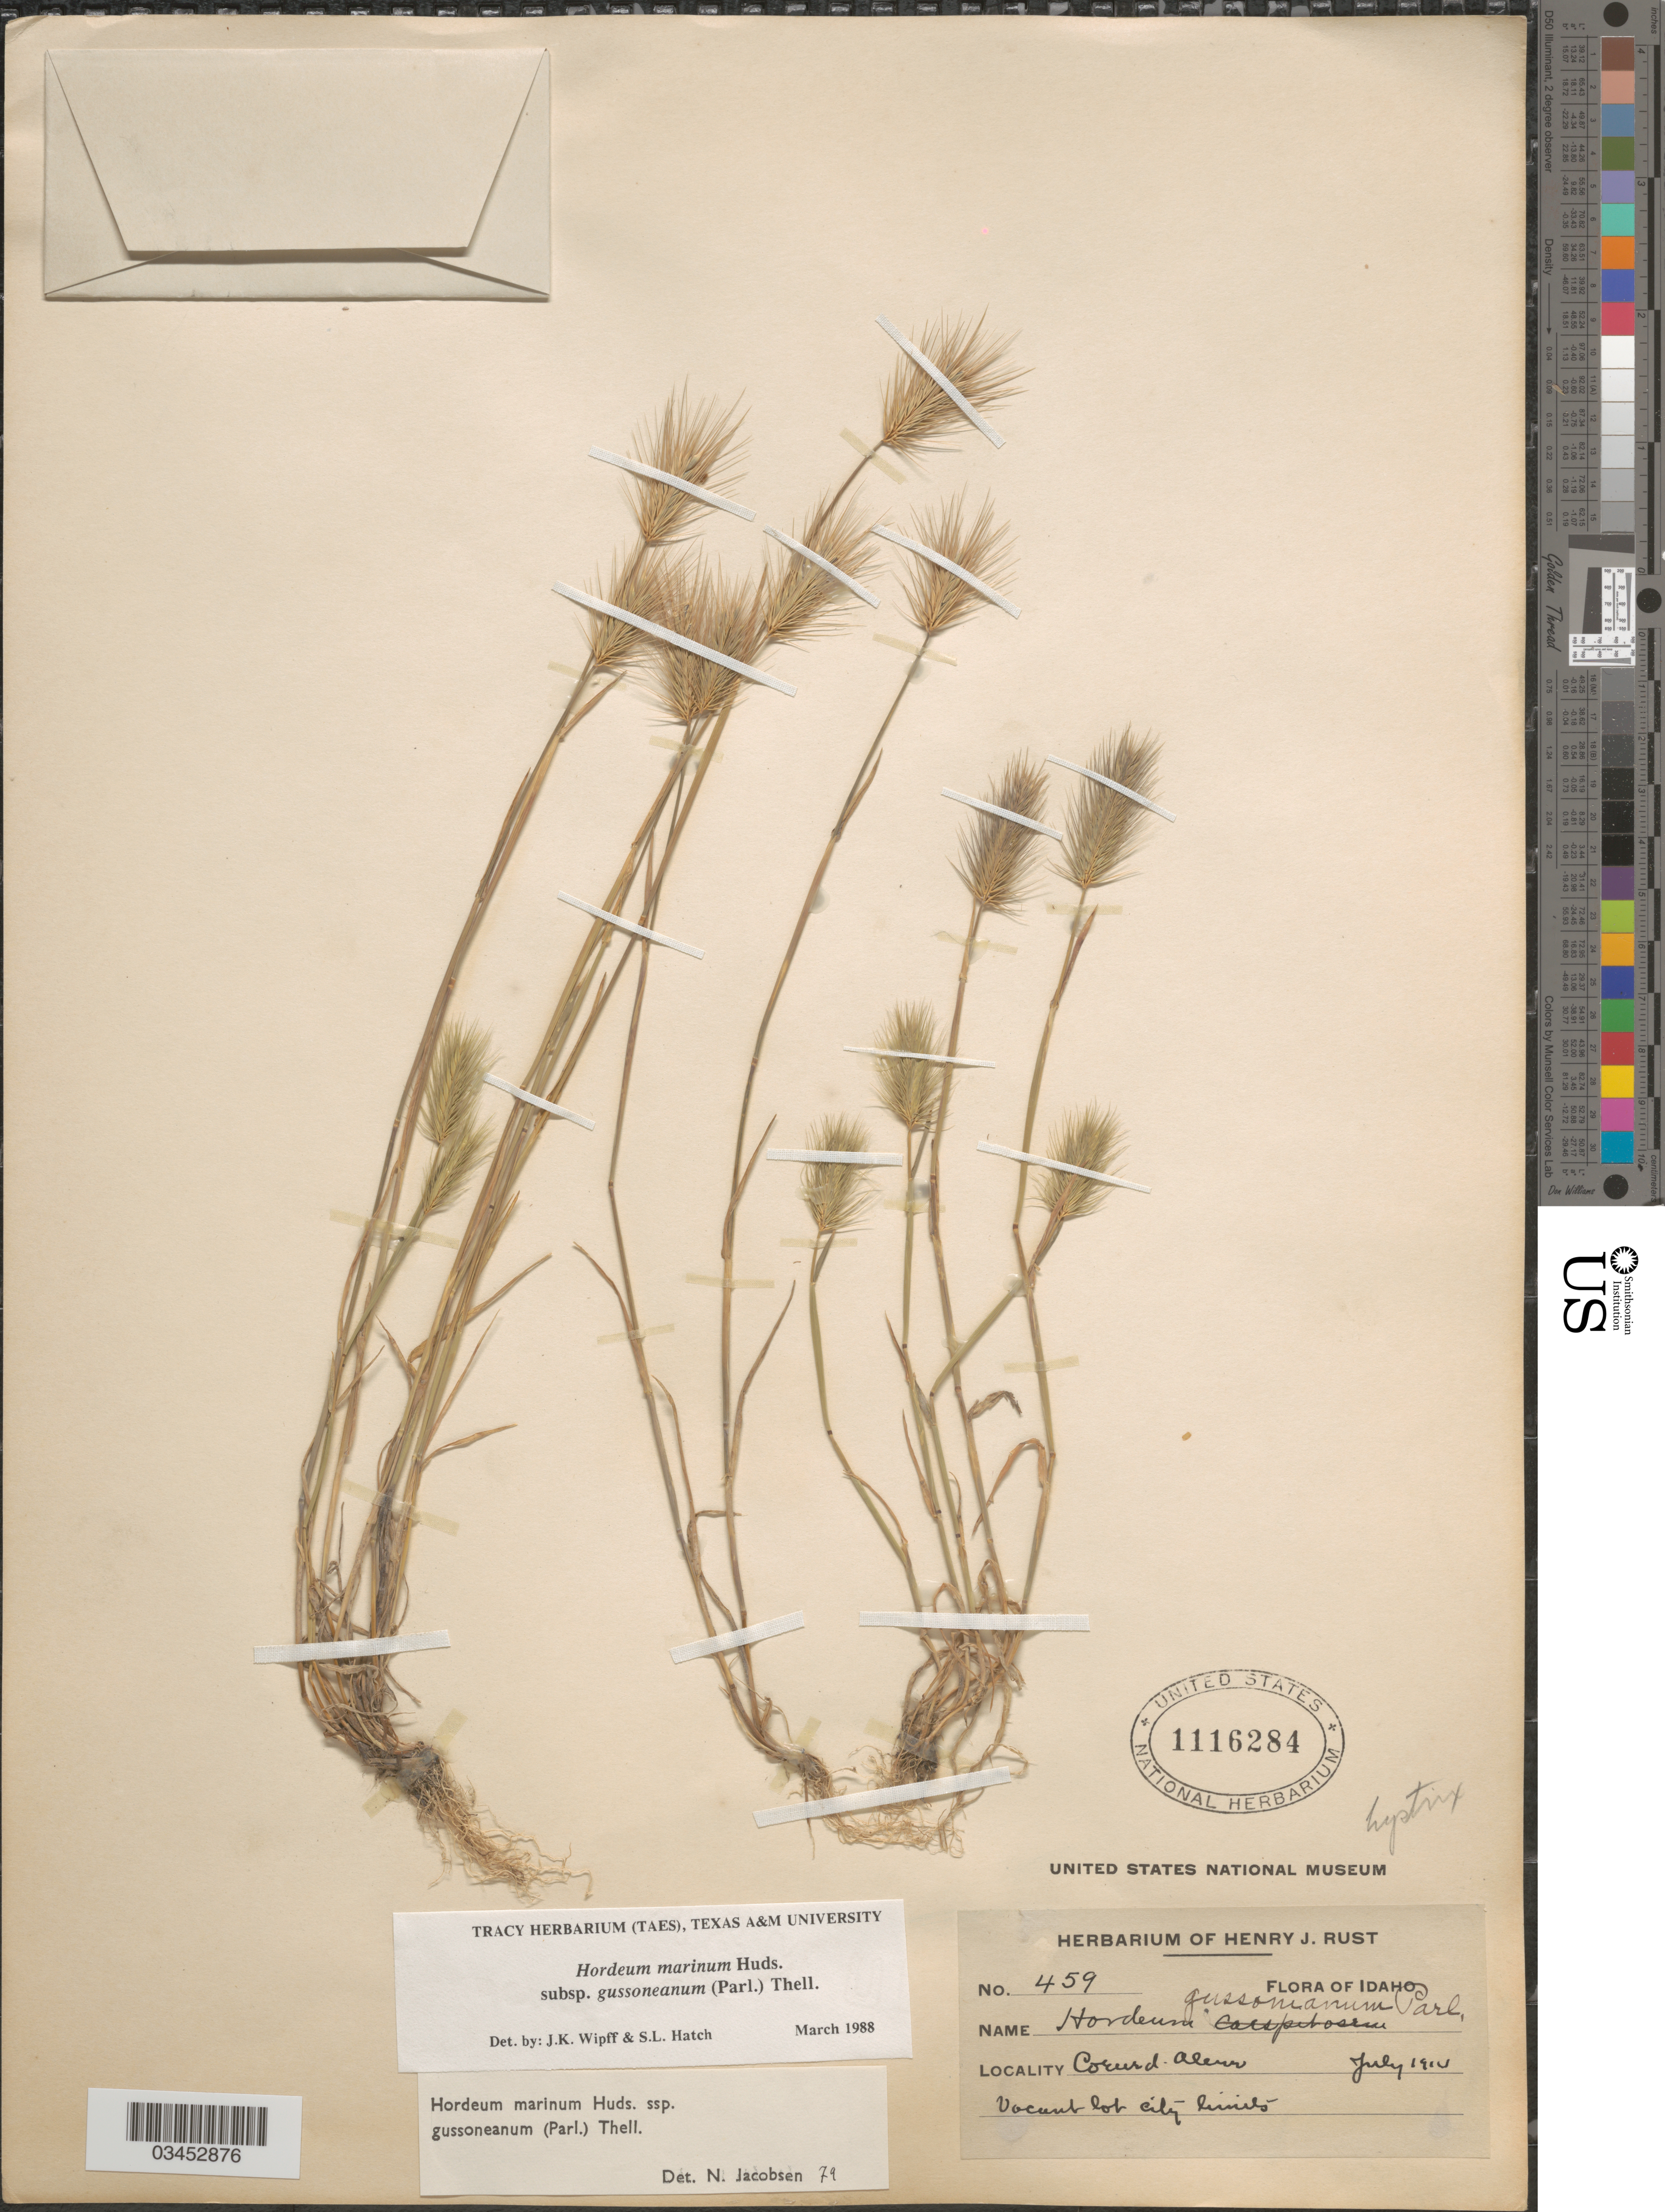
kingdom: Plantae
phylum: Tracheophyta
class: Liliopsida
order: Poales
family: Poaceae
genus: Hordeum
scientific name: Hordeum marinum subsp. gussoneanum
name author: (Parl.) Thell.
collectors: ex herb. Henry J. Rust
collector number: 459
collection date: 1914-07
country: United States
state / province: Idaho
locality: Coeur d'Alene. Vacant lot city limits.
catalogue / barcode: US 1116284